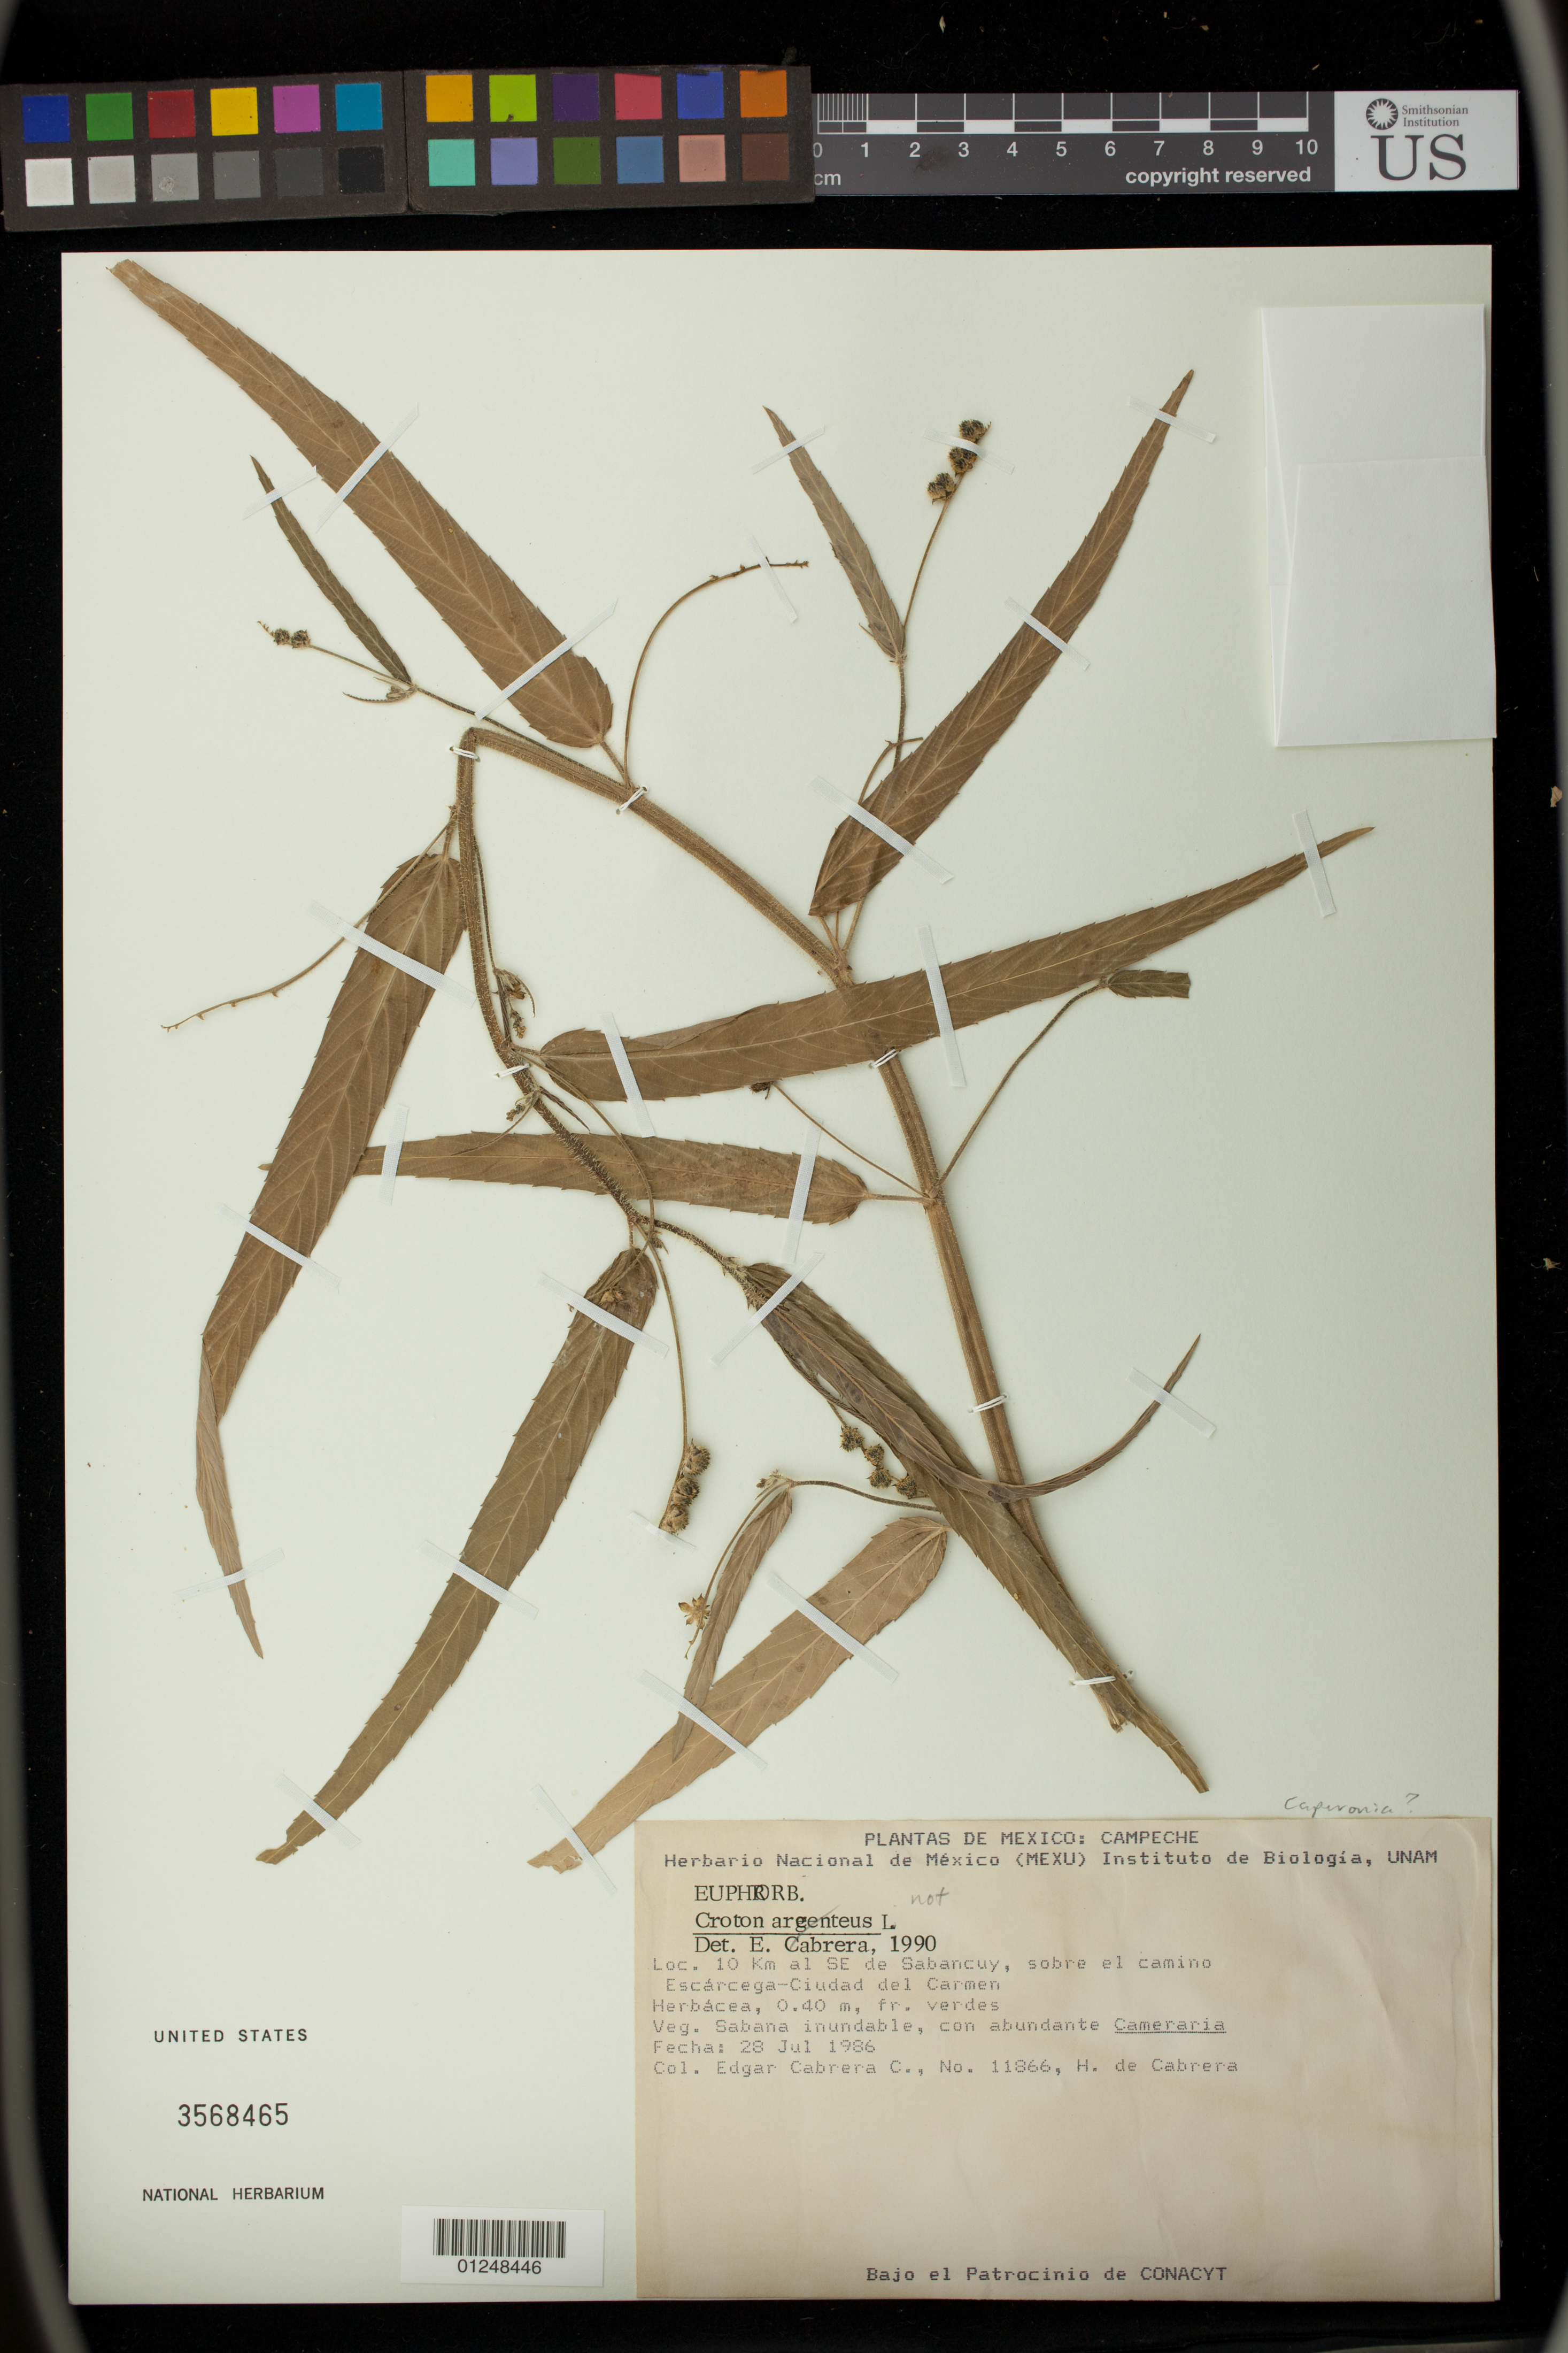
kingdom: Plantae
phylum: Tracheophyta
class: Magnoliopsida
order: Malpighiales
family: Euphorbiaceae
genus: Caperonia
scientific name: Caperonia palustris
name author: (L.) A. St.-Hil.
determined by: Külkamp, Josimar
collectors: E. Cabrera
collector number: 11866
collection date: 1986-07-28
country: Mexico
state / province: Campeche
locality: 10 Km al SE de Sabancuy, sobre el camino Escarcega-Ciudad del Carmen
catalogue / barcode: US 3568465